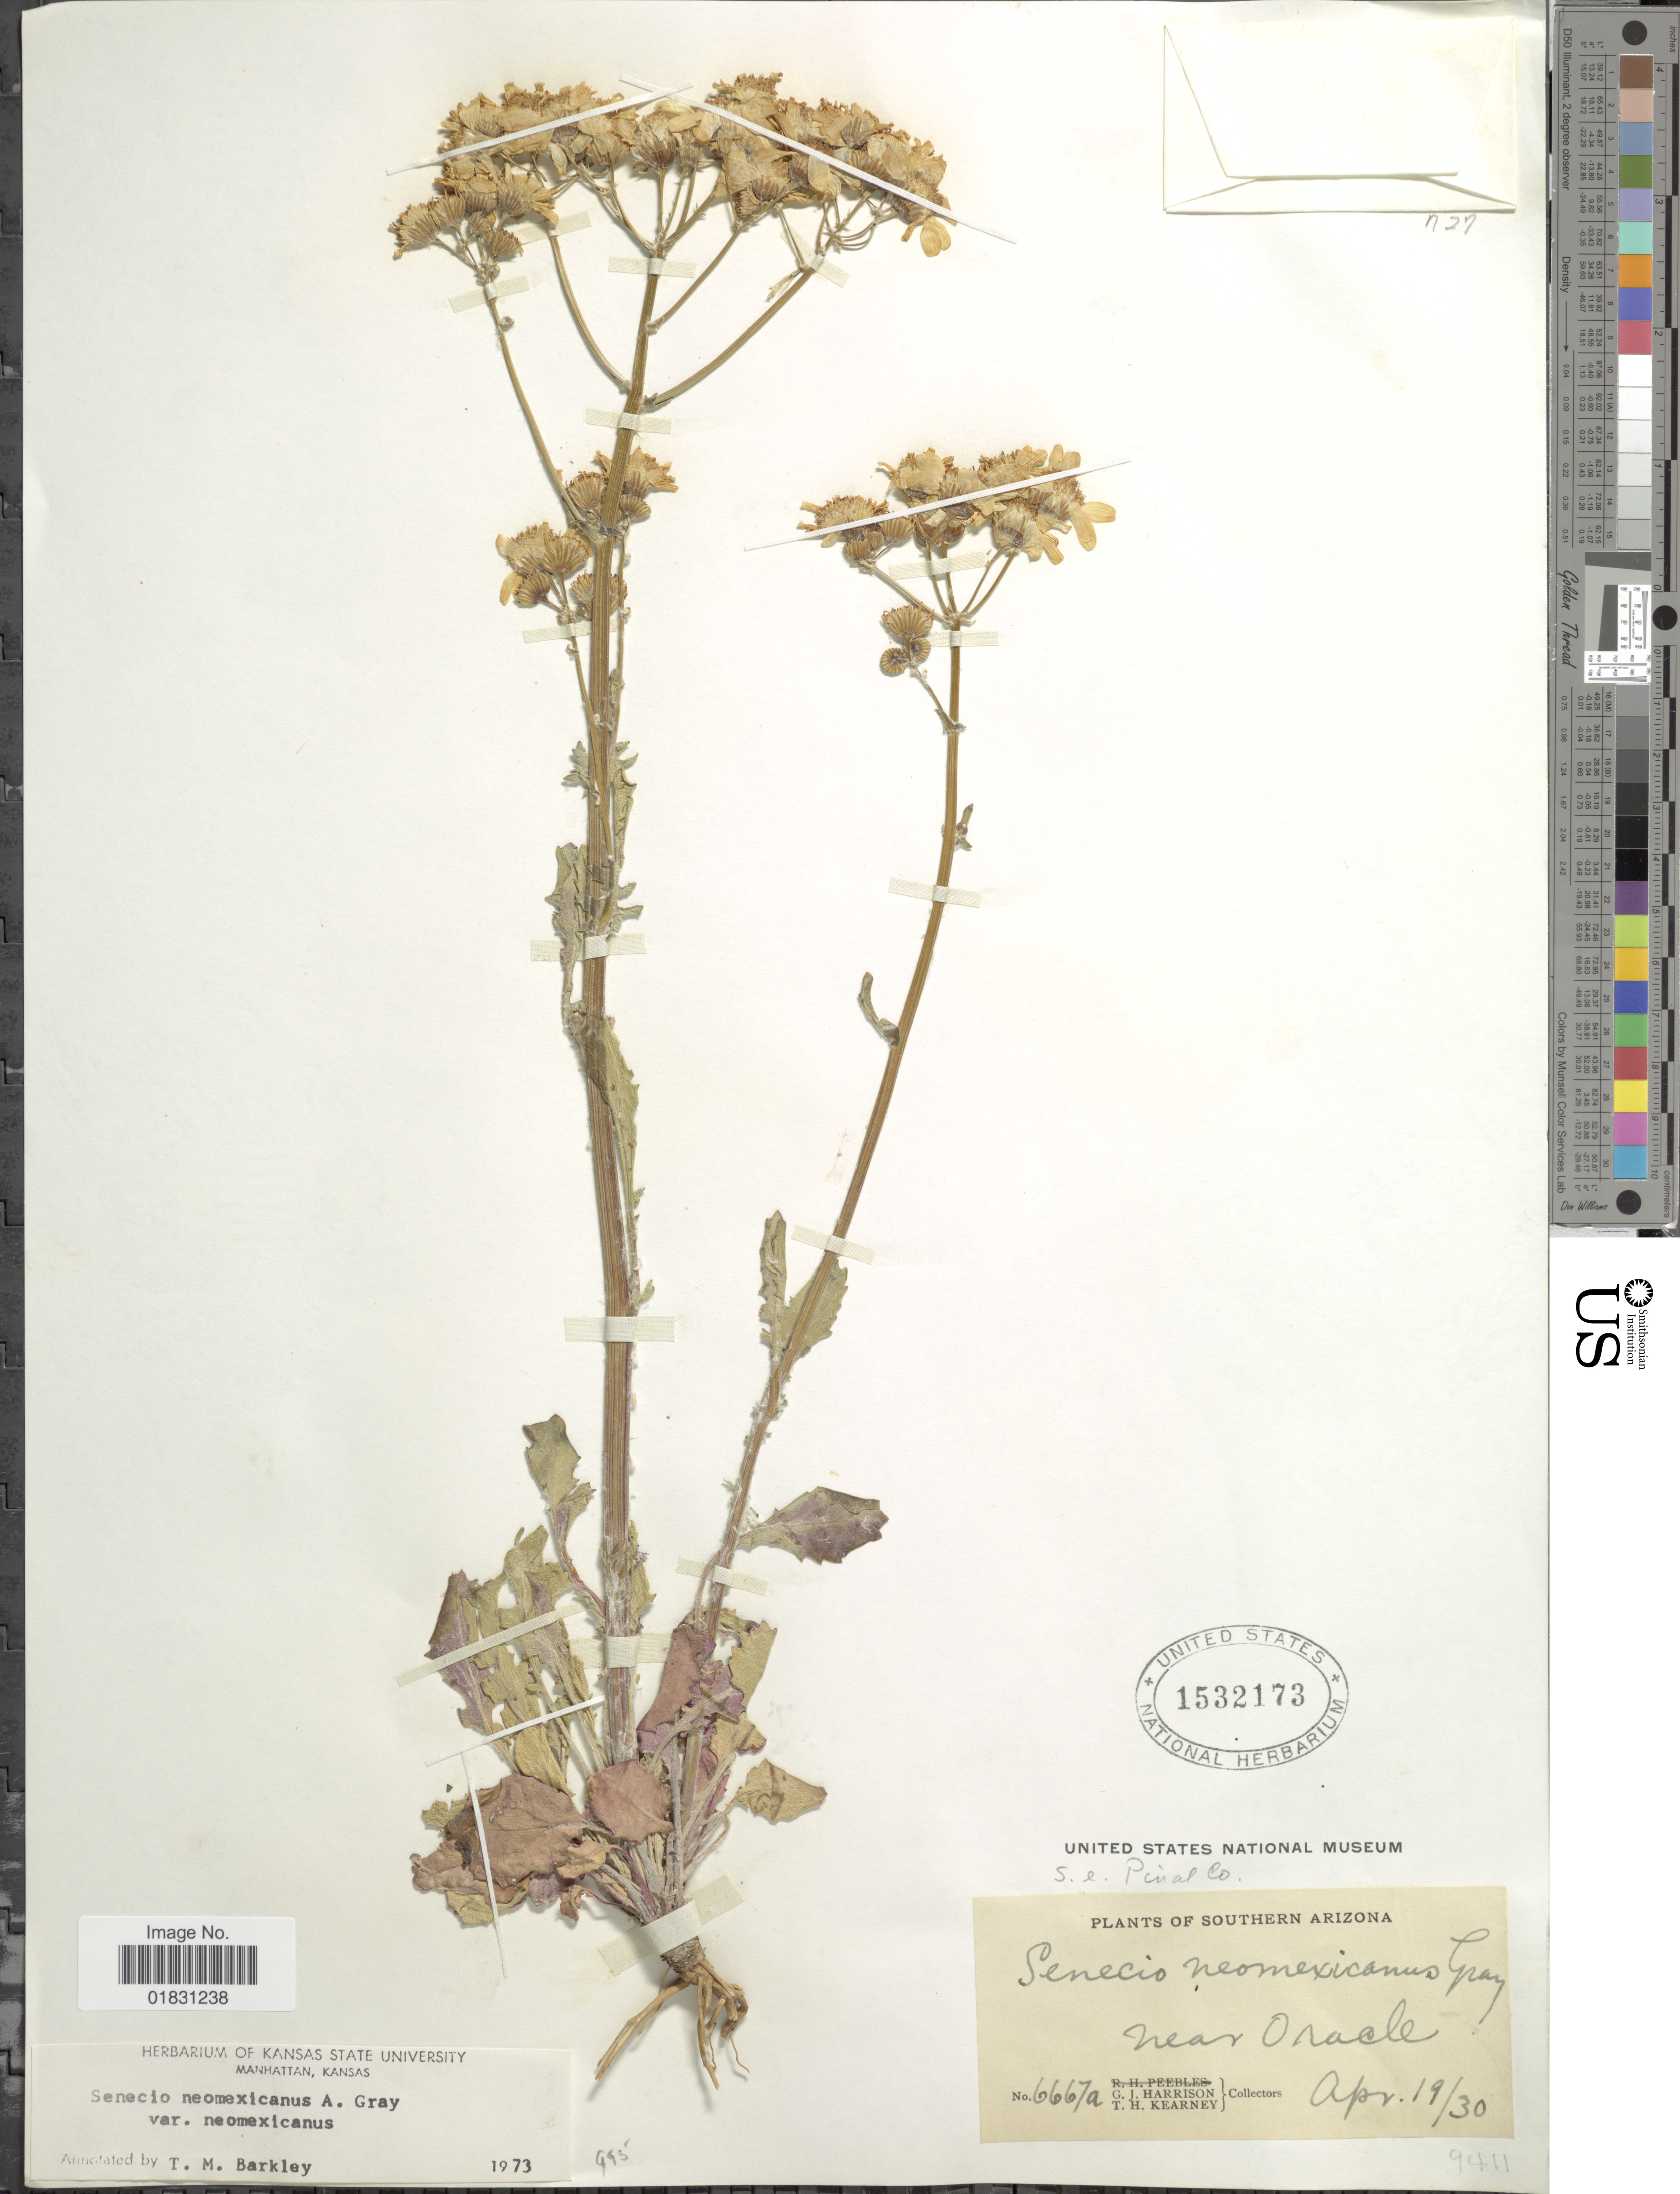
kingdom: Plantae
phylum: Tracheophyta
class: Magnoliopsida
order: Asterales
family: Asteraceae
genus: Packera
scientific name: Packera neomexicana var. neomexicana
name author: (A. Gray) W.A. Weber & Á. Löve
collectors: G. J. Harrison & T. H. Kearney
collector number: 6667a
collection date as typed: Transcribed d/m/y: 19/4/30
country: United States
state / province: Arizona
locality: Southern Arizona, Near Oracle, S.e. Pinal Co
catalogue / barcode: US 1532173